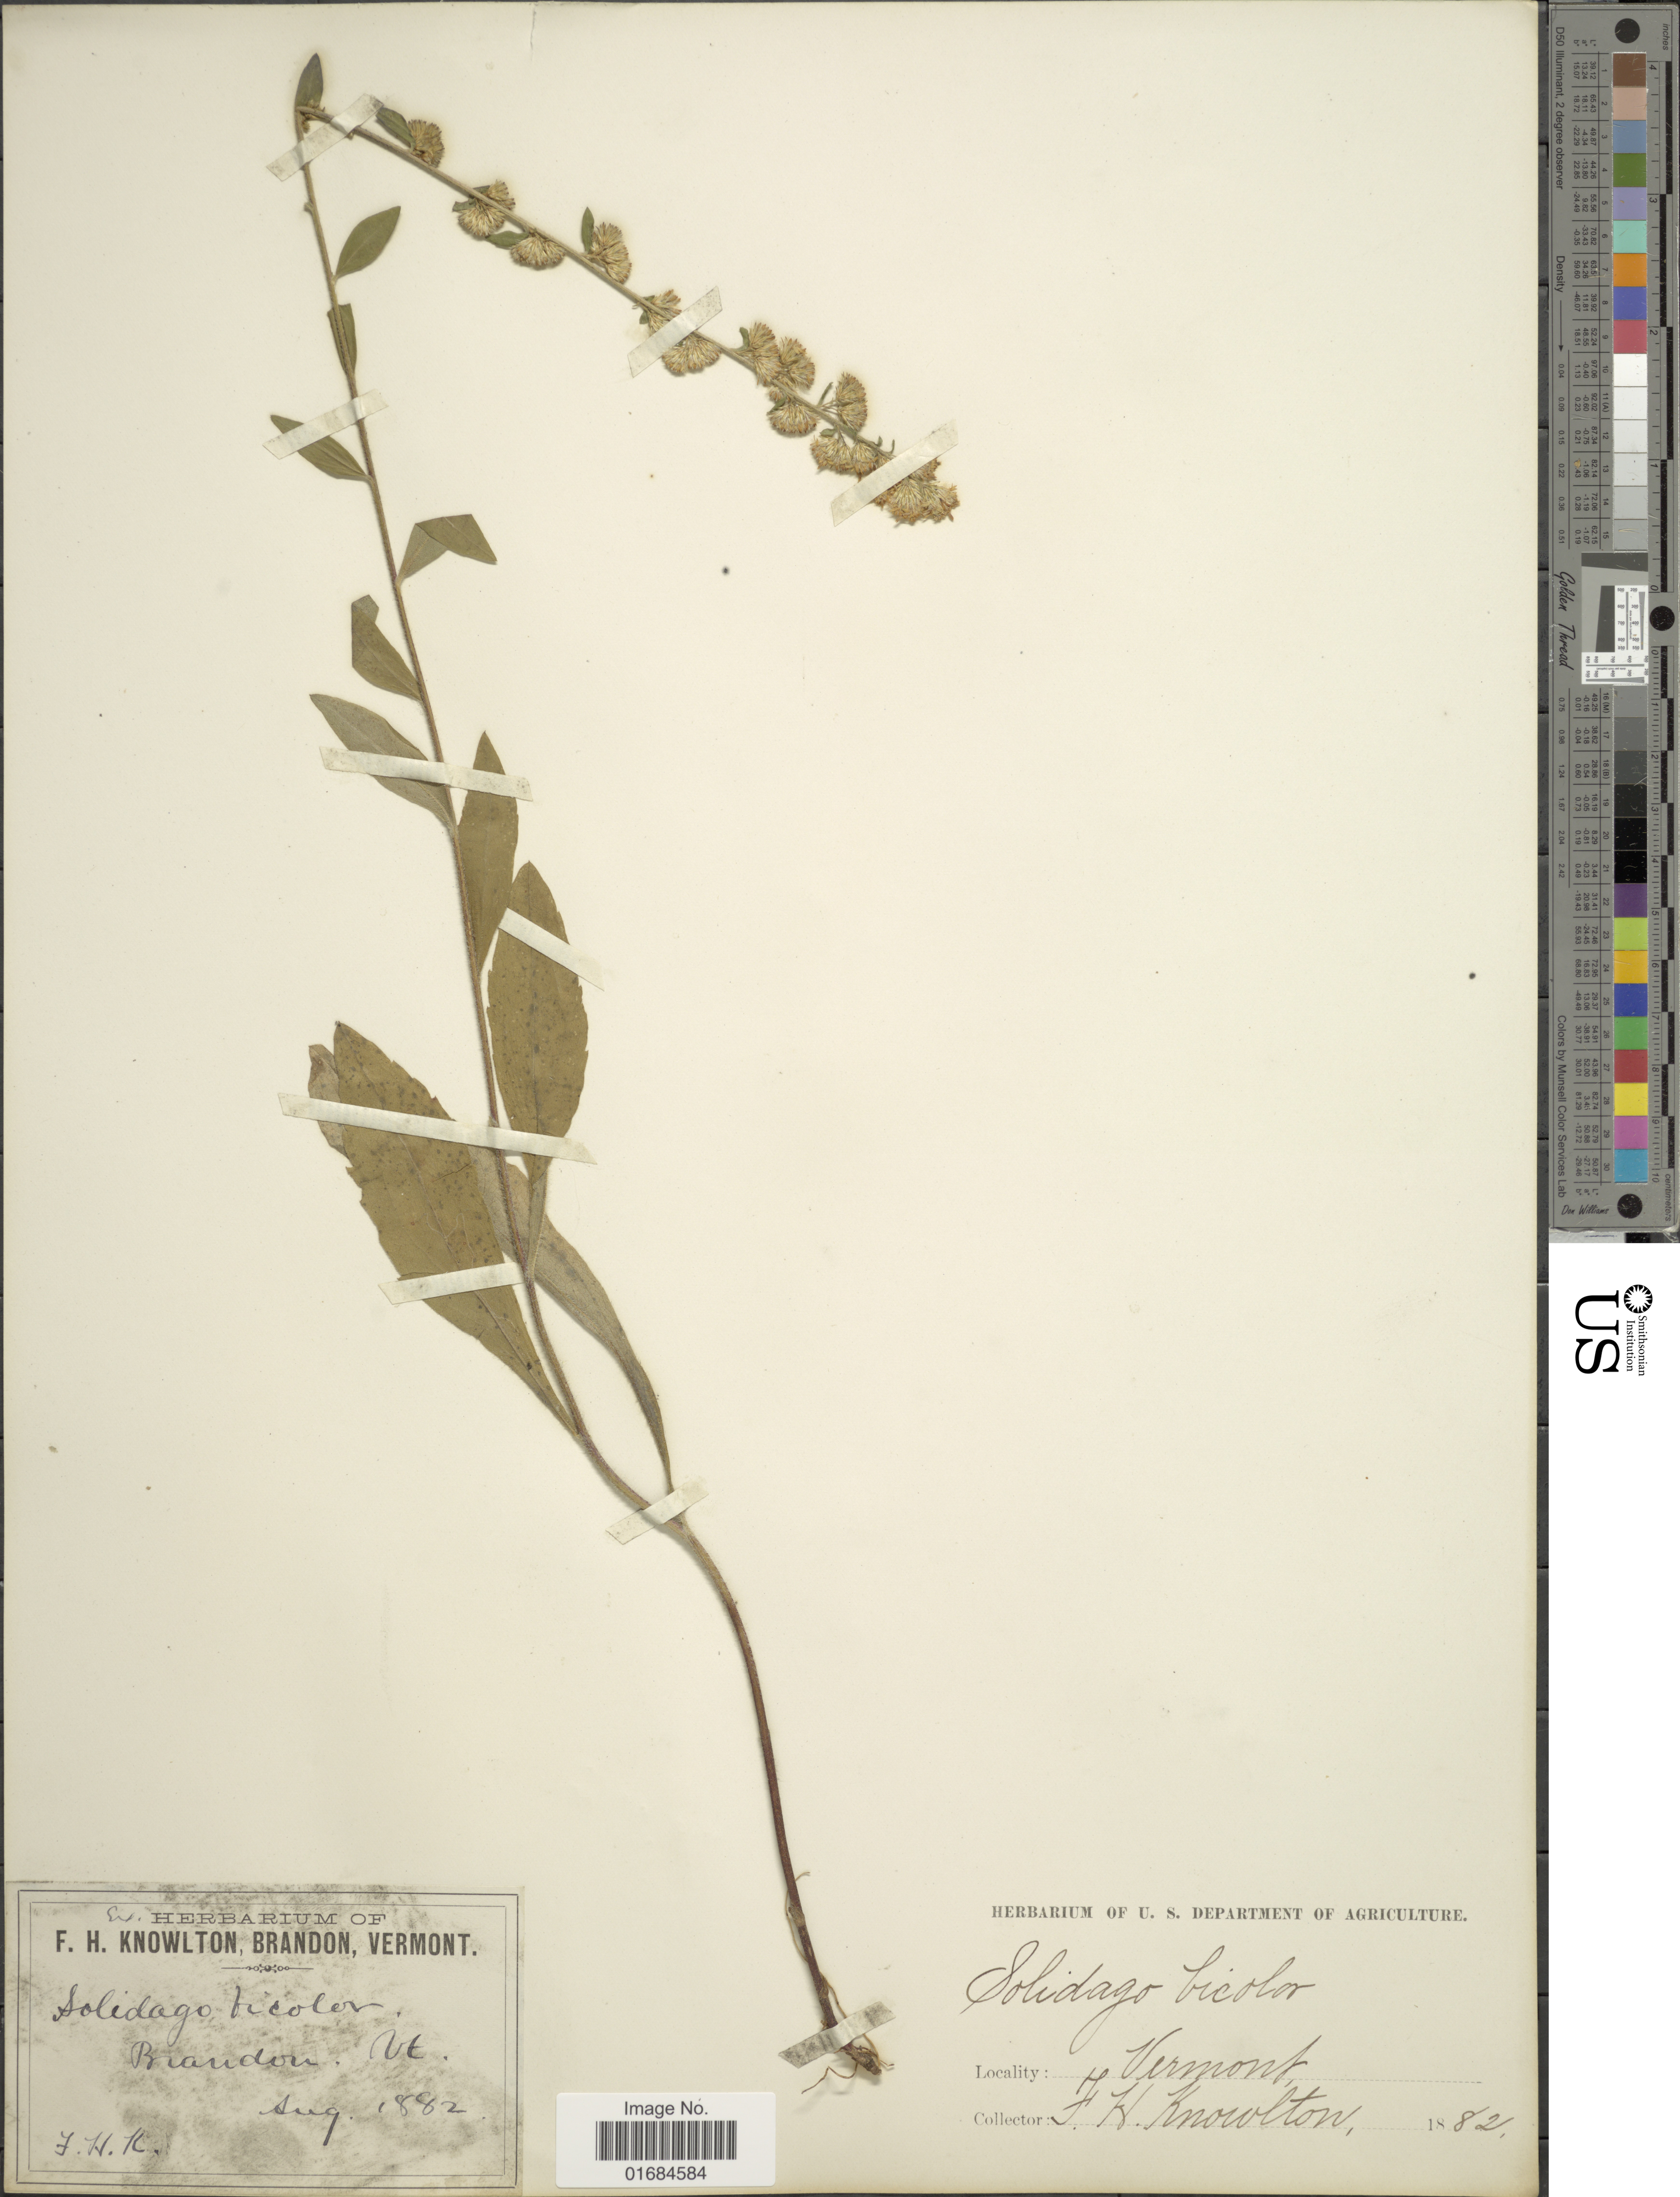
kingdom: Plantae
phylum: Tracheophyta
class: Magnoliopsida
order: Asterales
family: Asteraceae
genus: Solidago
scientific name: Solidago bicolor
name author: L.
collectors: F. H. Knowlton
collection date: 1882-08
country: United States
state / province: Vermont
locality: Brandon